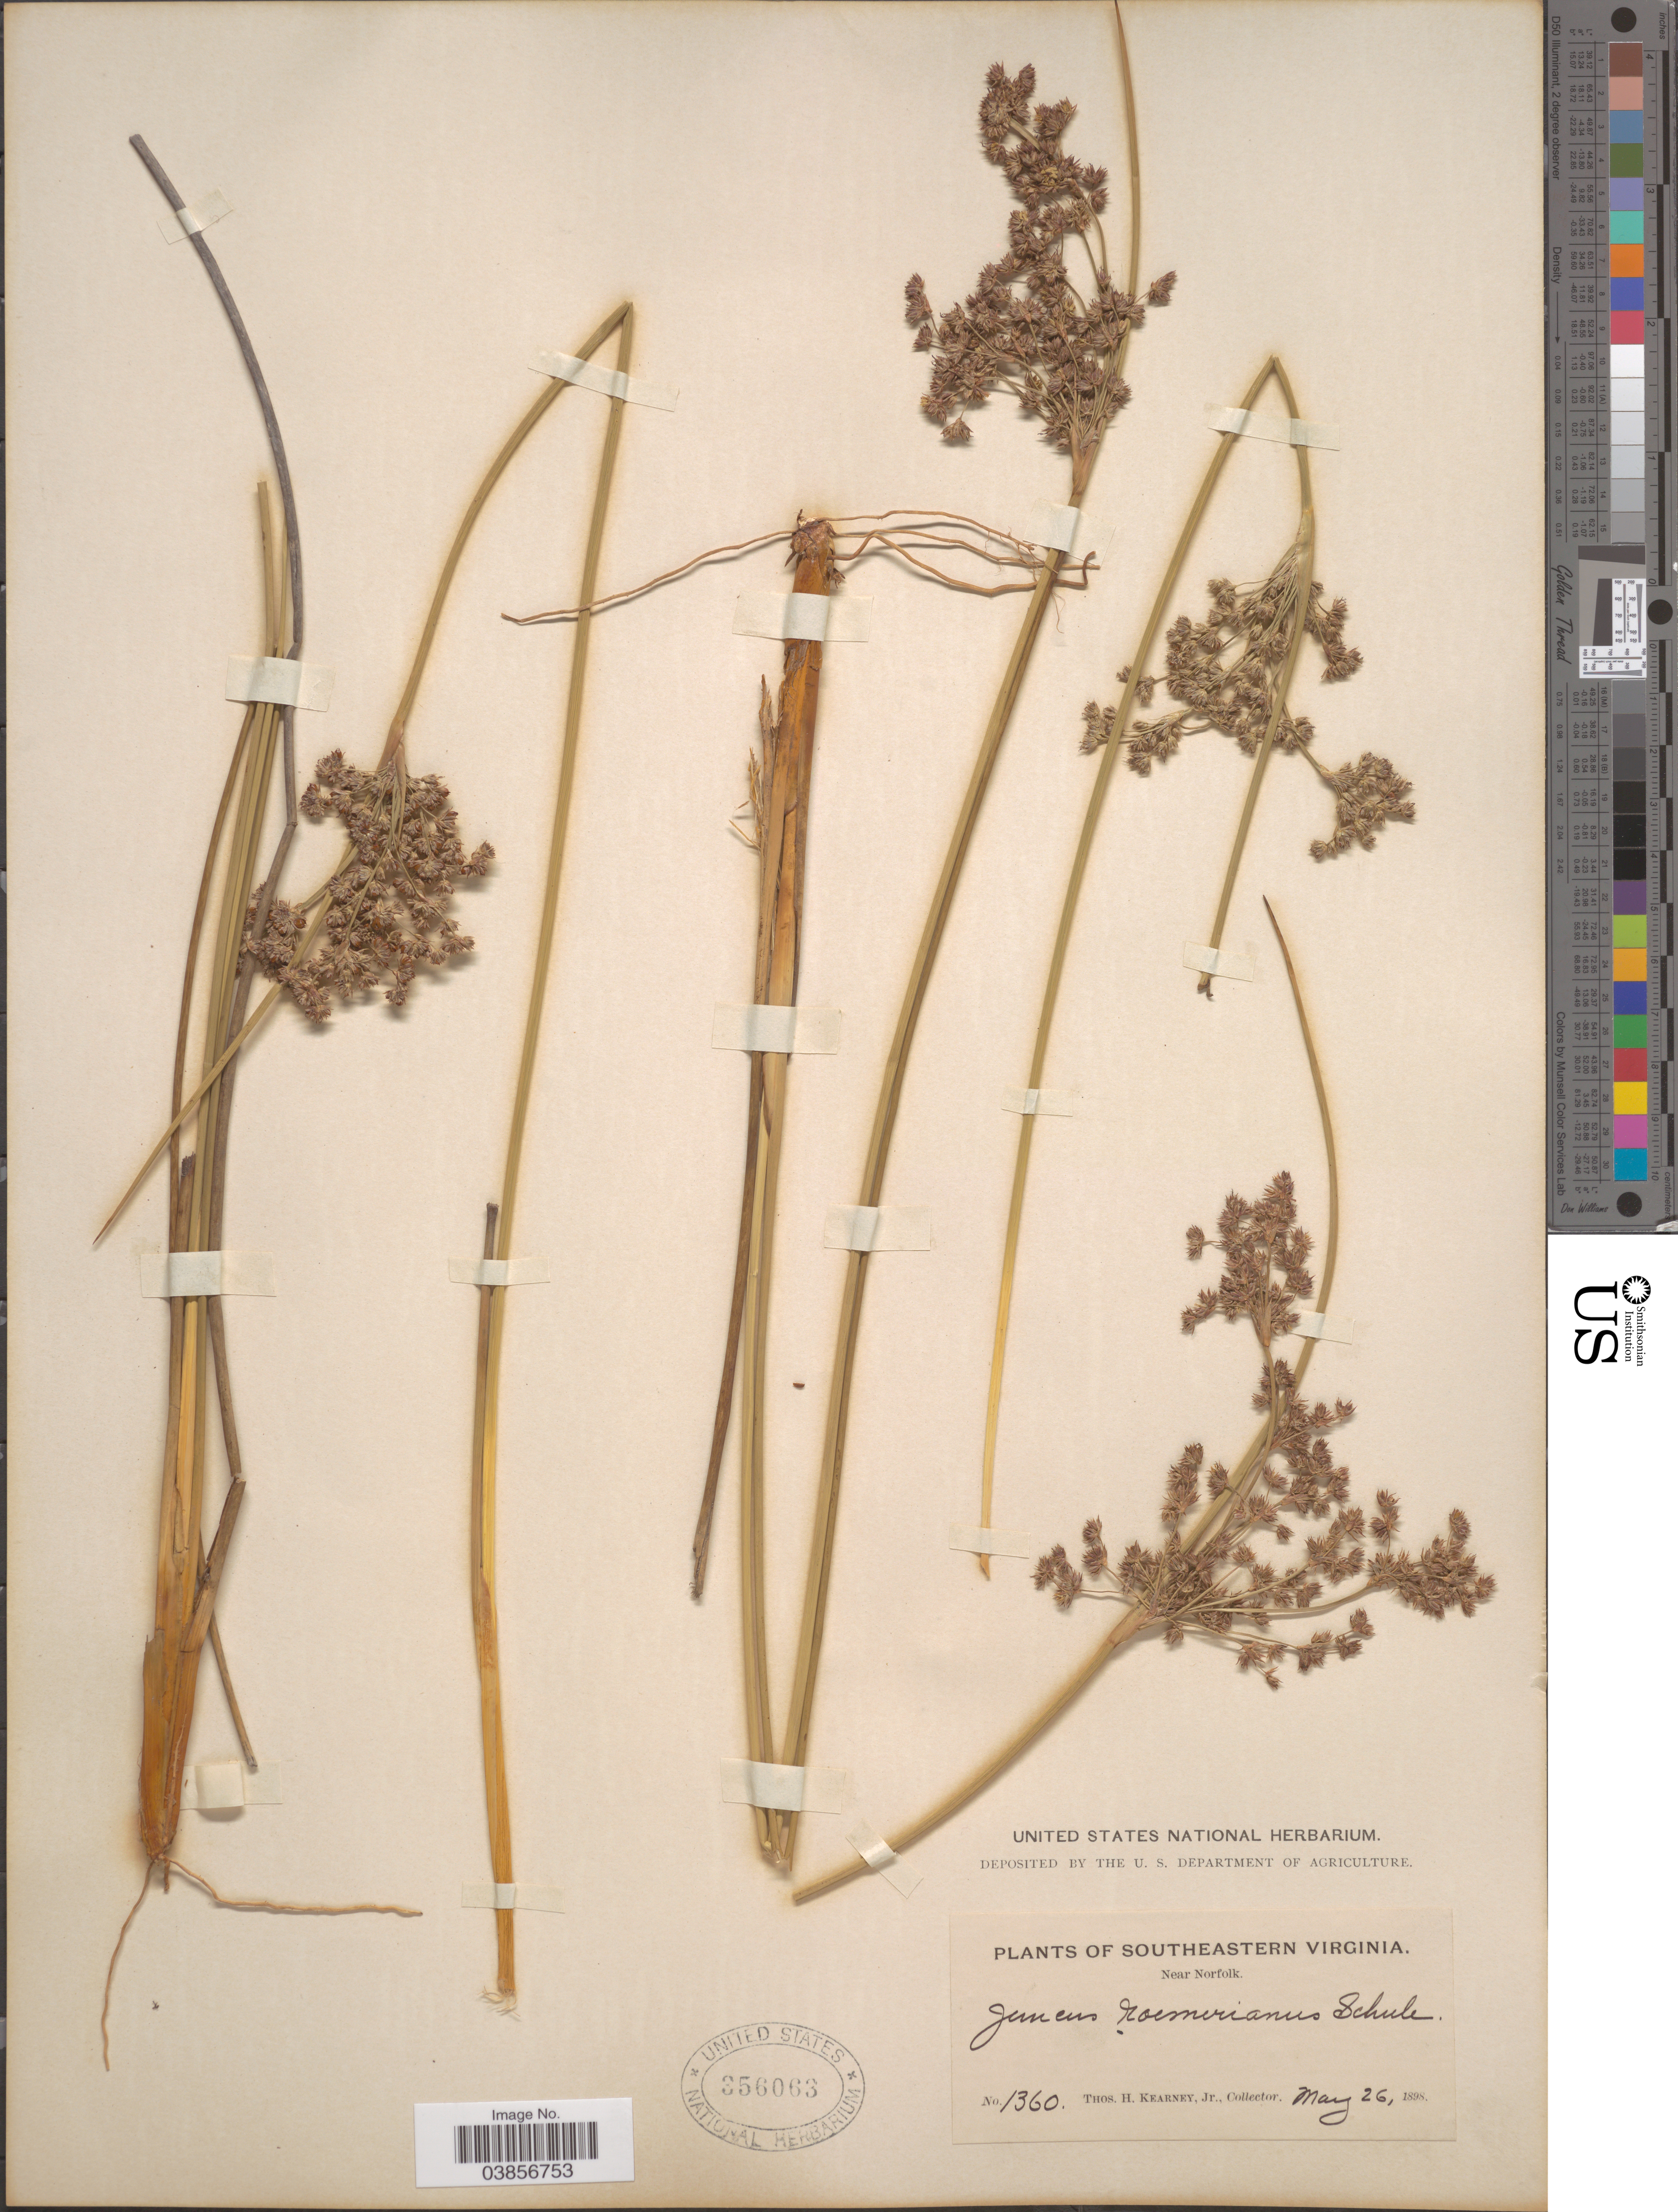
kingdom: Plantae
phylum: Tracheophyta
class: Liliopsida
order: Poales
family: Juncaceae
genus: Juncus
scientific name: Juncus roemerianus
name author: Scheele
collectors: T. H. Kearney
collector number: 1360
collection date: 1898-05-26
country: United States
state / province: Virginia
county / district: City of Norfolk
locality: Southeastern Virginia. Near Norfolk.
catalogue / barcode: US 356063